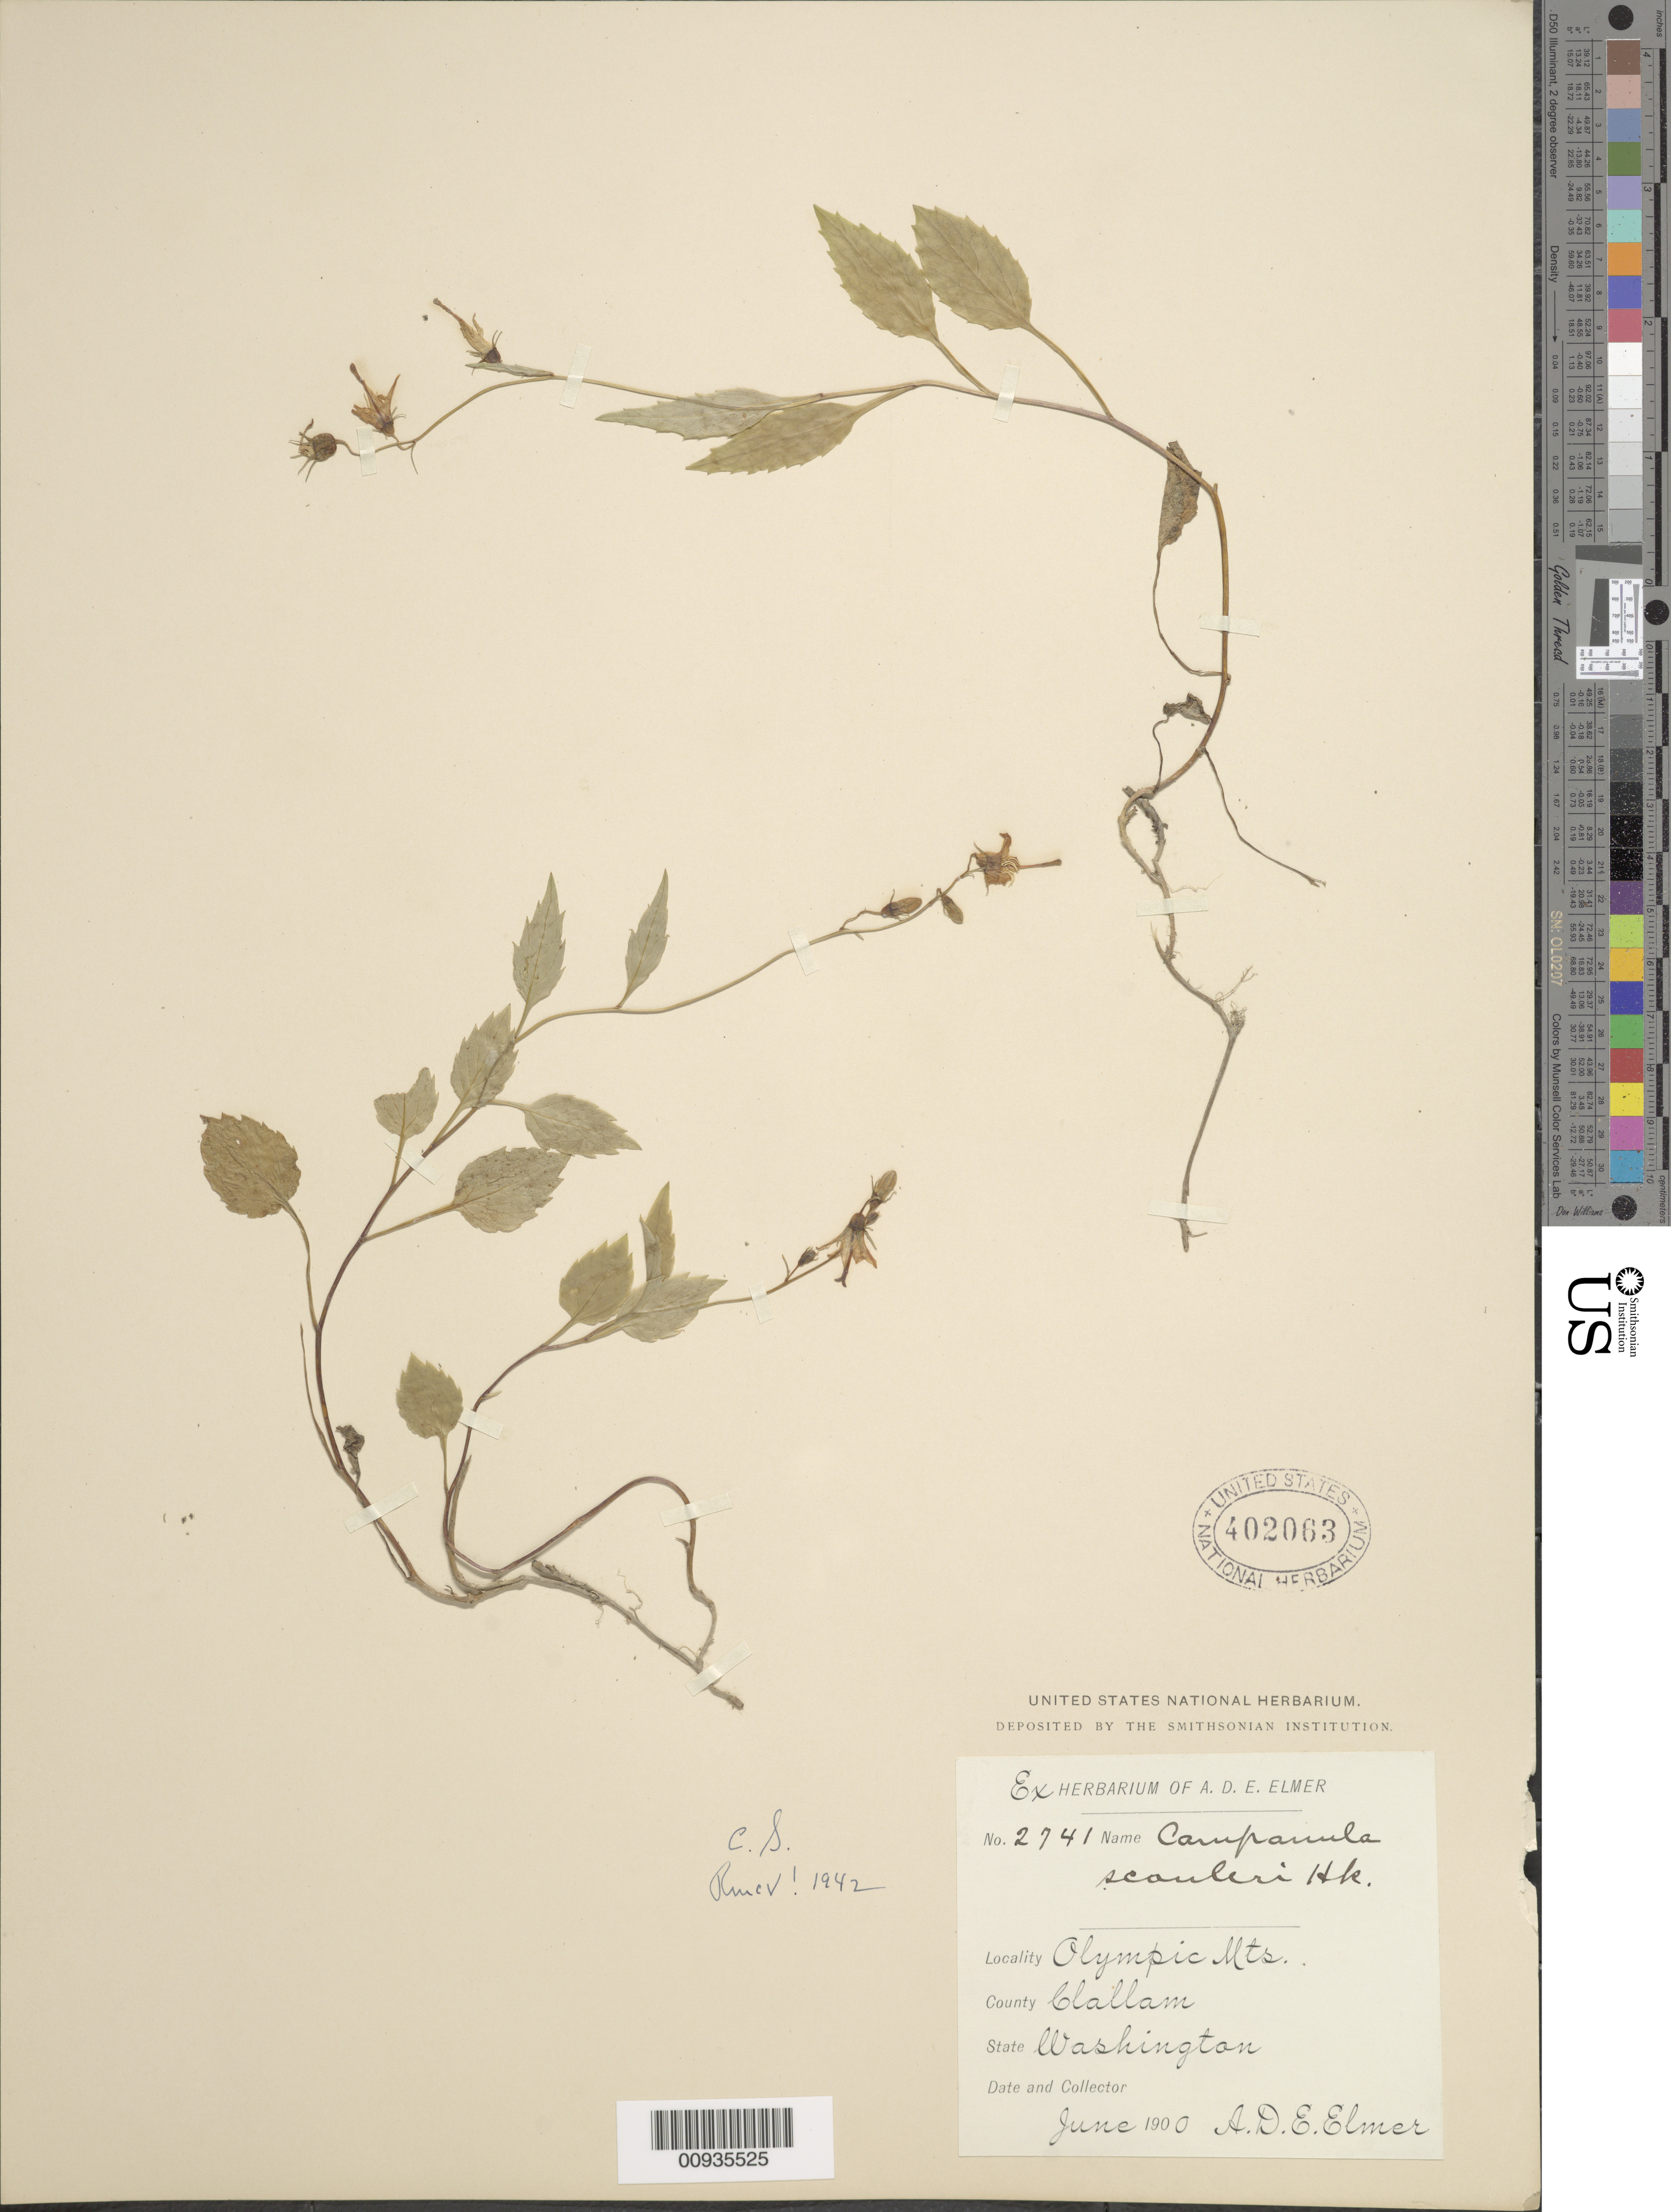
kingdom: Plantae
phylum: Tracheophyta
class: Magnoliopsida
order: Asterales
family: Campanulaceae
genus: Campanula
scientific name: Campanula scouleri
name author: Hook.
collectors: A. D. E. Elmer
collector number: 2741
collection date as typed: Jun 1900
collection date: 1900-06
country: United States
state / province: Washington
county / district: Clallam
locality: Olympic Mountains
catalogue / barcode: US 402063